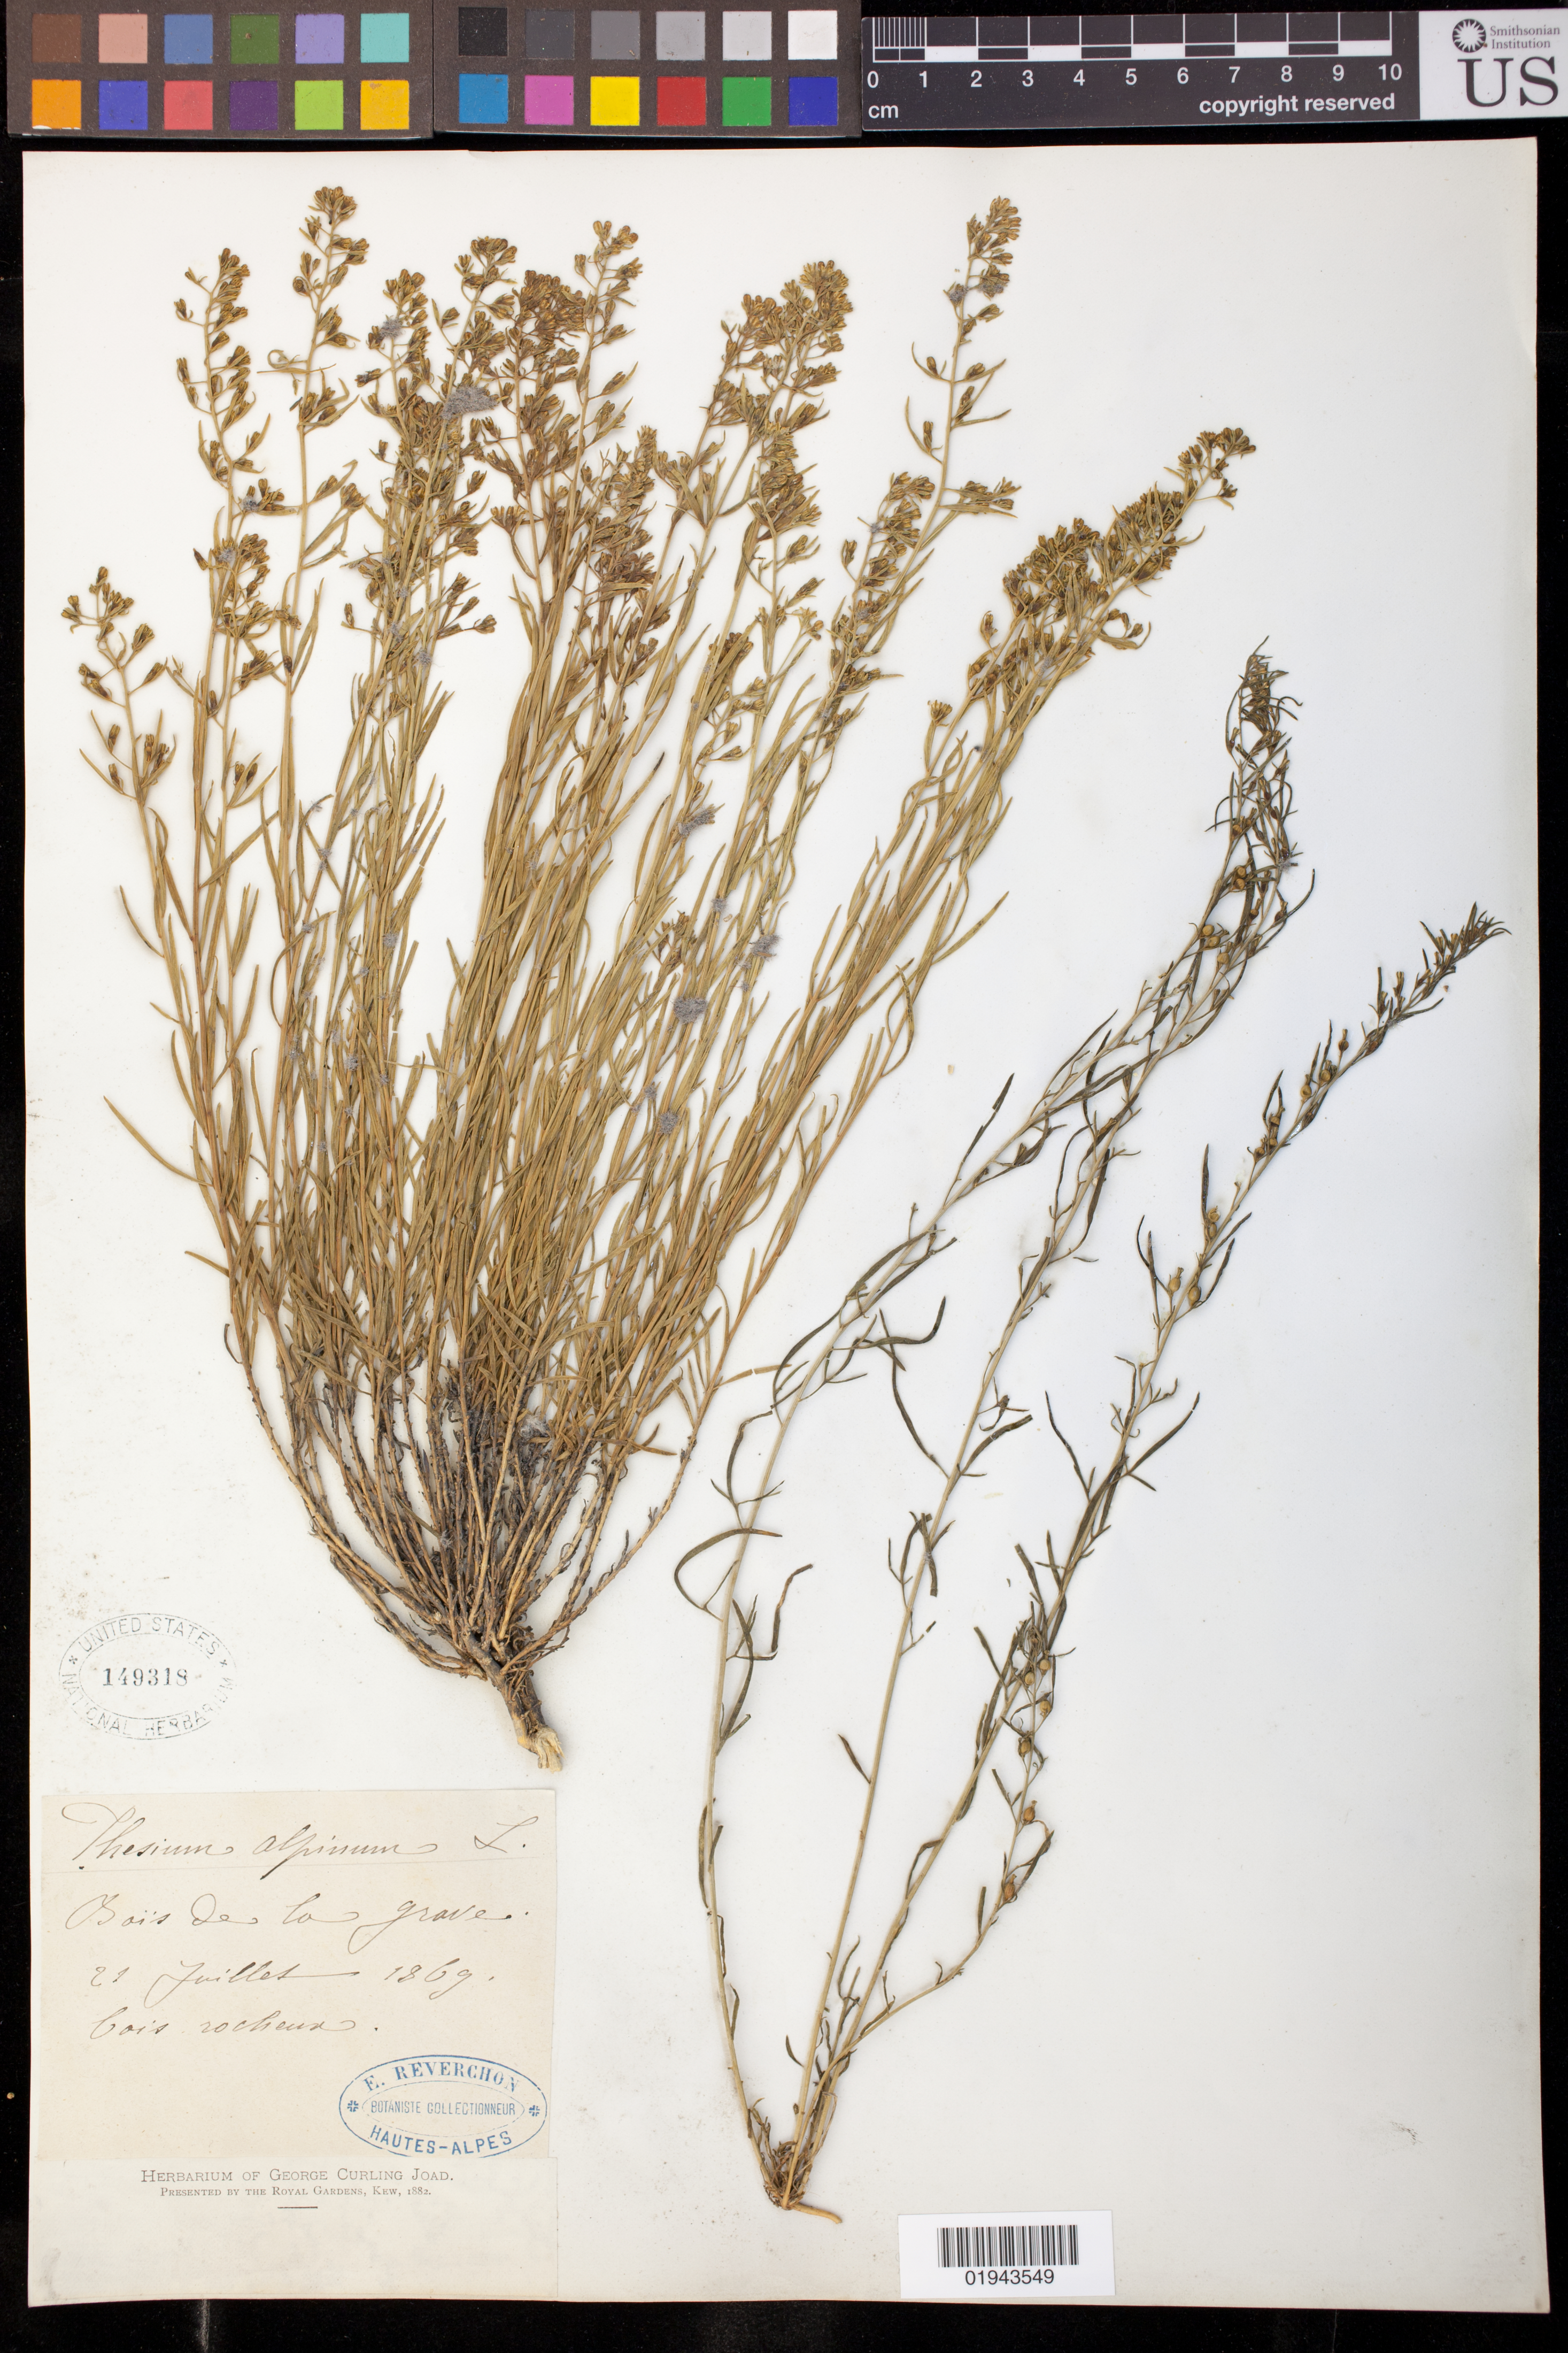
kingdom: Plantae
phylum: Tracheophyta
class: Magnoliopsida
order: Santalales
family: Thesiaceae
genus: Thesium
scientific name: Thesium alpinum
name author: L.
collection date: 1869-07-21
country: France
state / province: Provence-Alpes-Côte d'Azur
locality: La Grave, Hautes-Alps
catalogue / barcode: US 149318